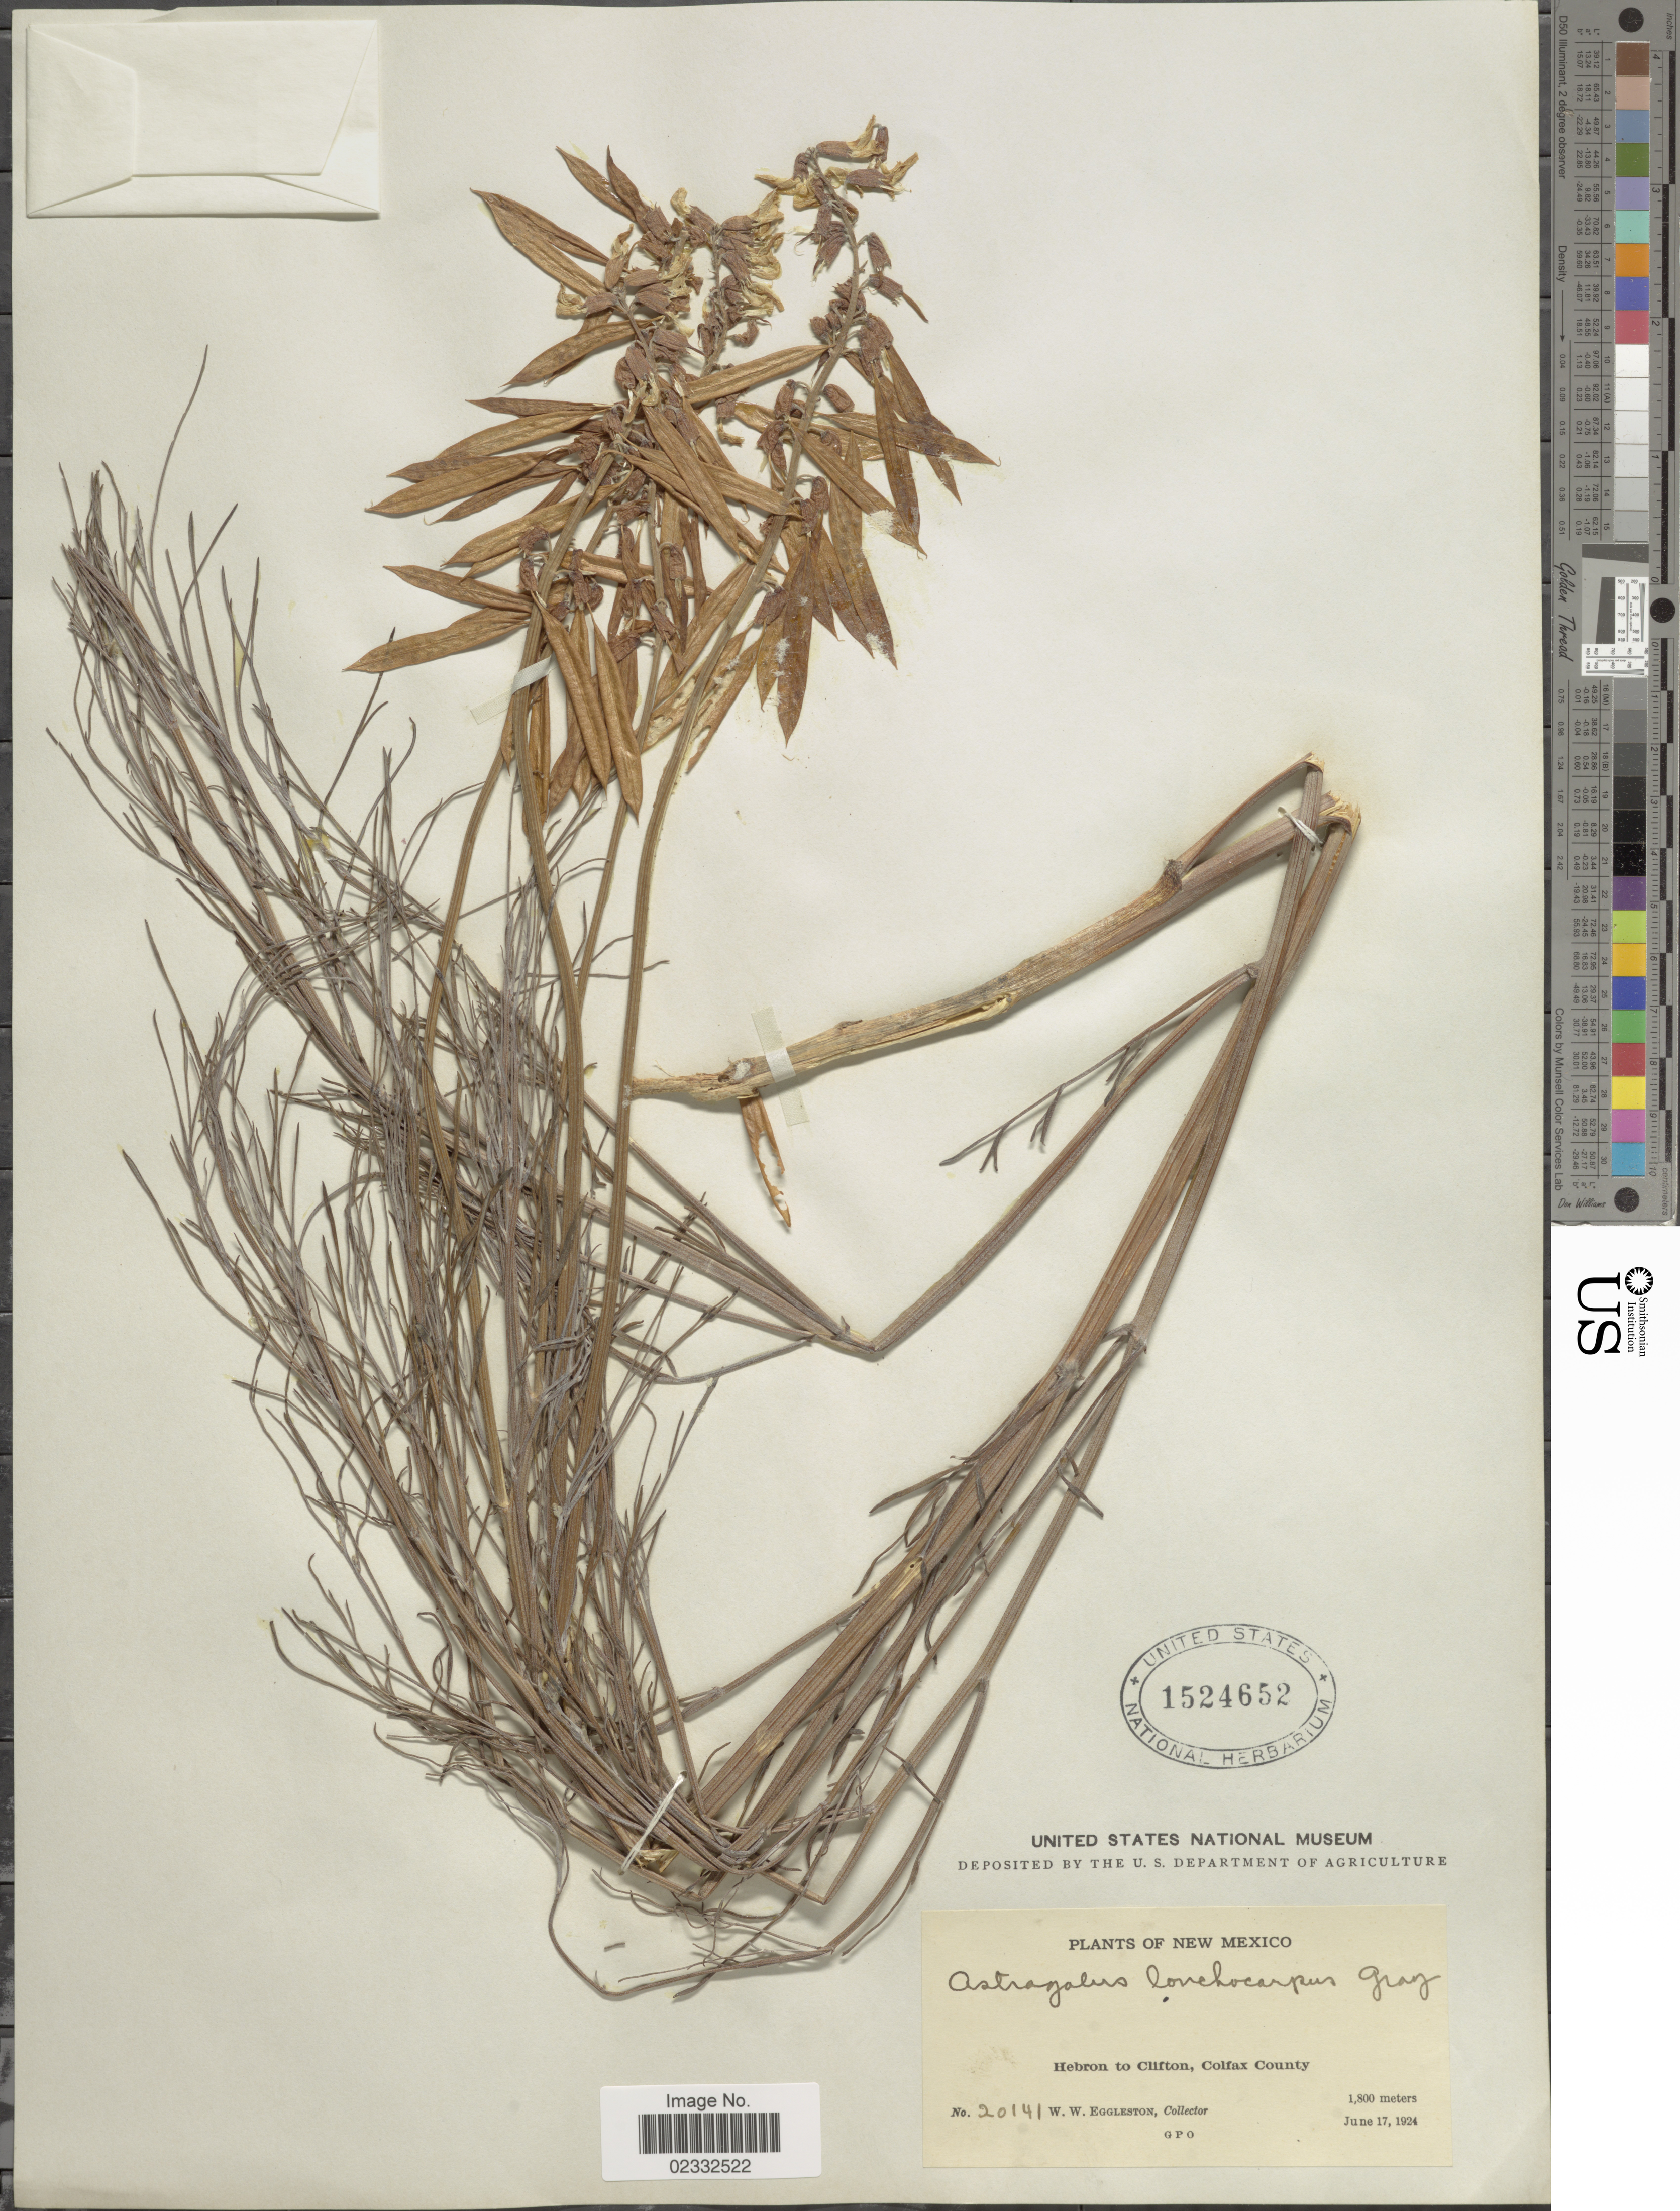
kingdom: Plantae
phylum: Tracheophyta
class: Magnoliopsida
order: Fabales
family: Fabaceae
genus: Astragalus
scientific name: Astragalus lonchocarpus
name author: Torr.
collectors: W. W. Eggleston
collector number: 20141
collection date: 1924-06-17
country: United States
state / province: New Mexico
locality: Hebron to Clifton, Colifax County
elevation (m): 1800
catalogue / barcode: US 1524652